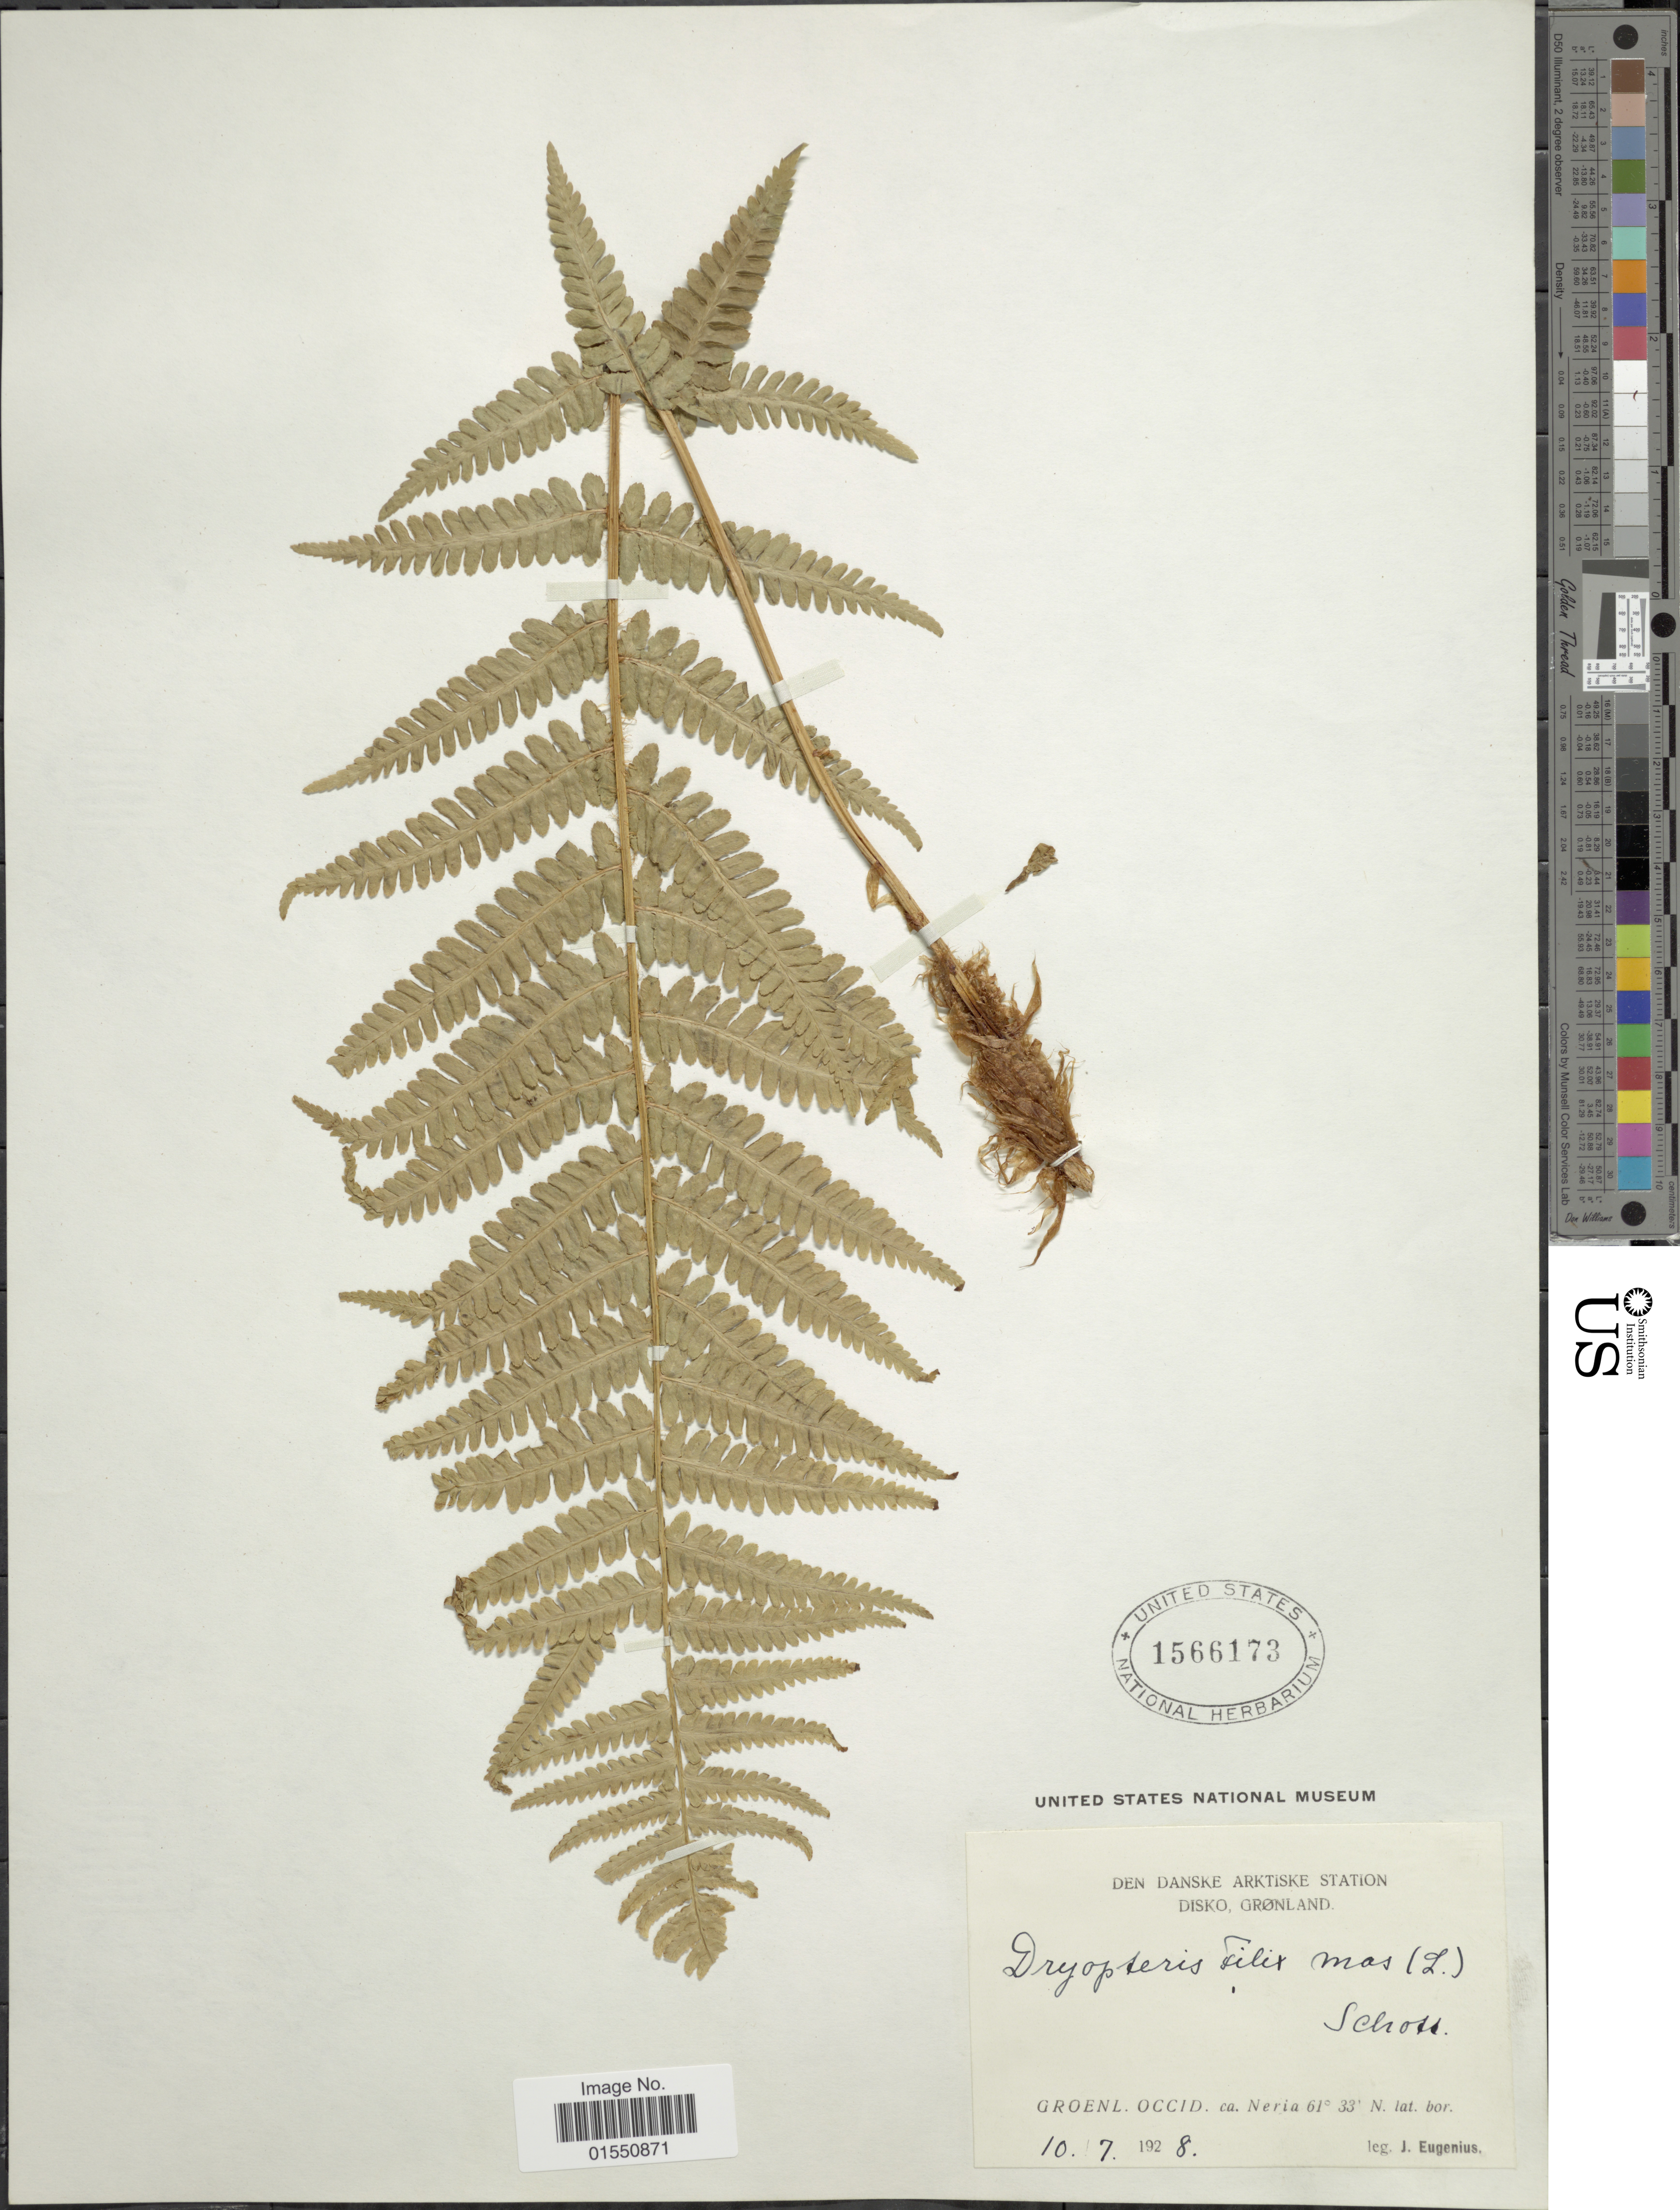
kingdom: Plantae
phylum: Tracheophyta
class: Polypodiopsida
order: Polypodiales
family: Dryopteridaceae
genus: Dryopteris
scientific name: Dryopteris filix-mas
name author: (L.) Schott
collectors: J. Eugenius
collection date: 1928-07-10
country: Greenland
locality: Den Danske Arktiske Station Disko, Gronland. Groenl. Occid. ca. Neria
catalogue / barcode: US 1566173